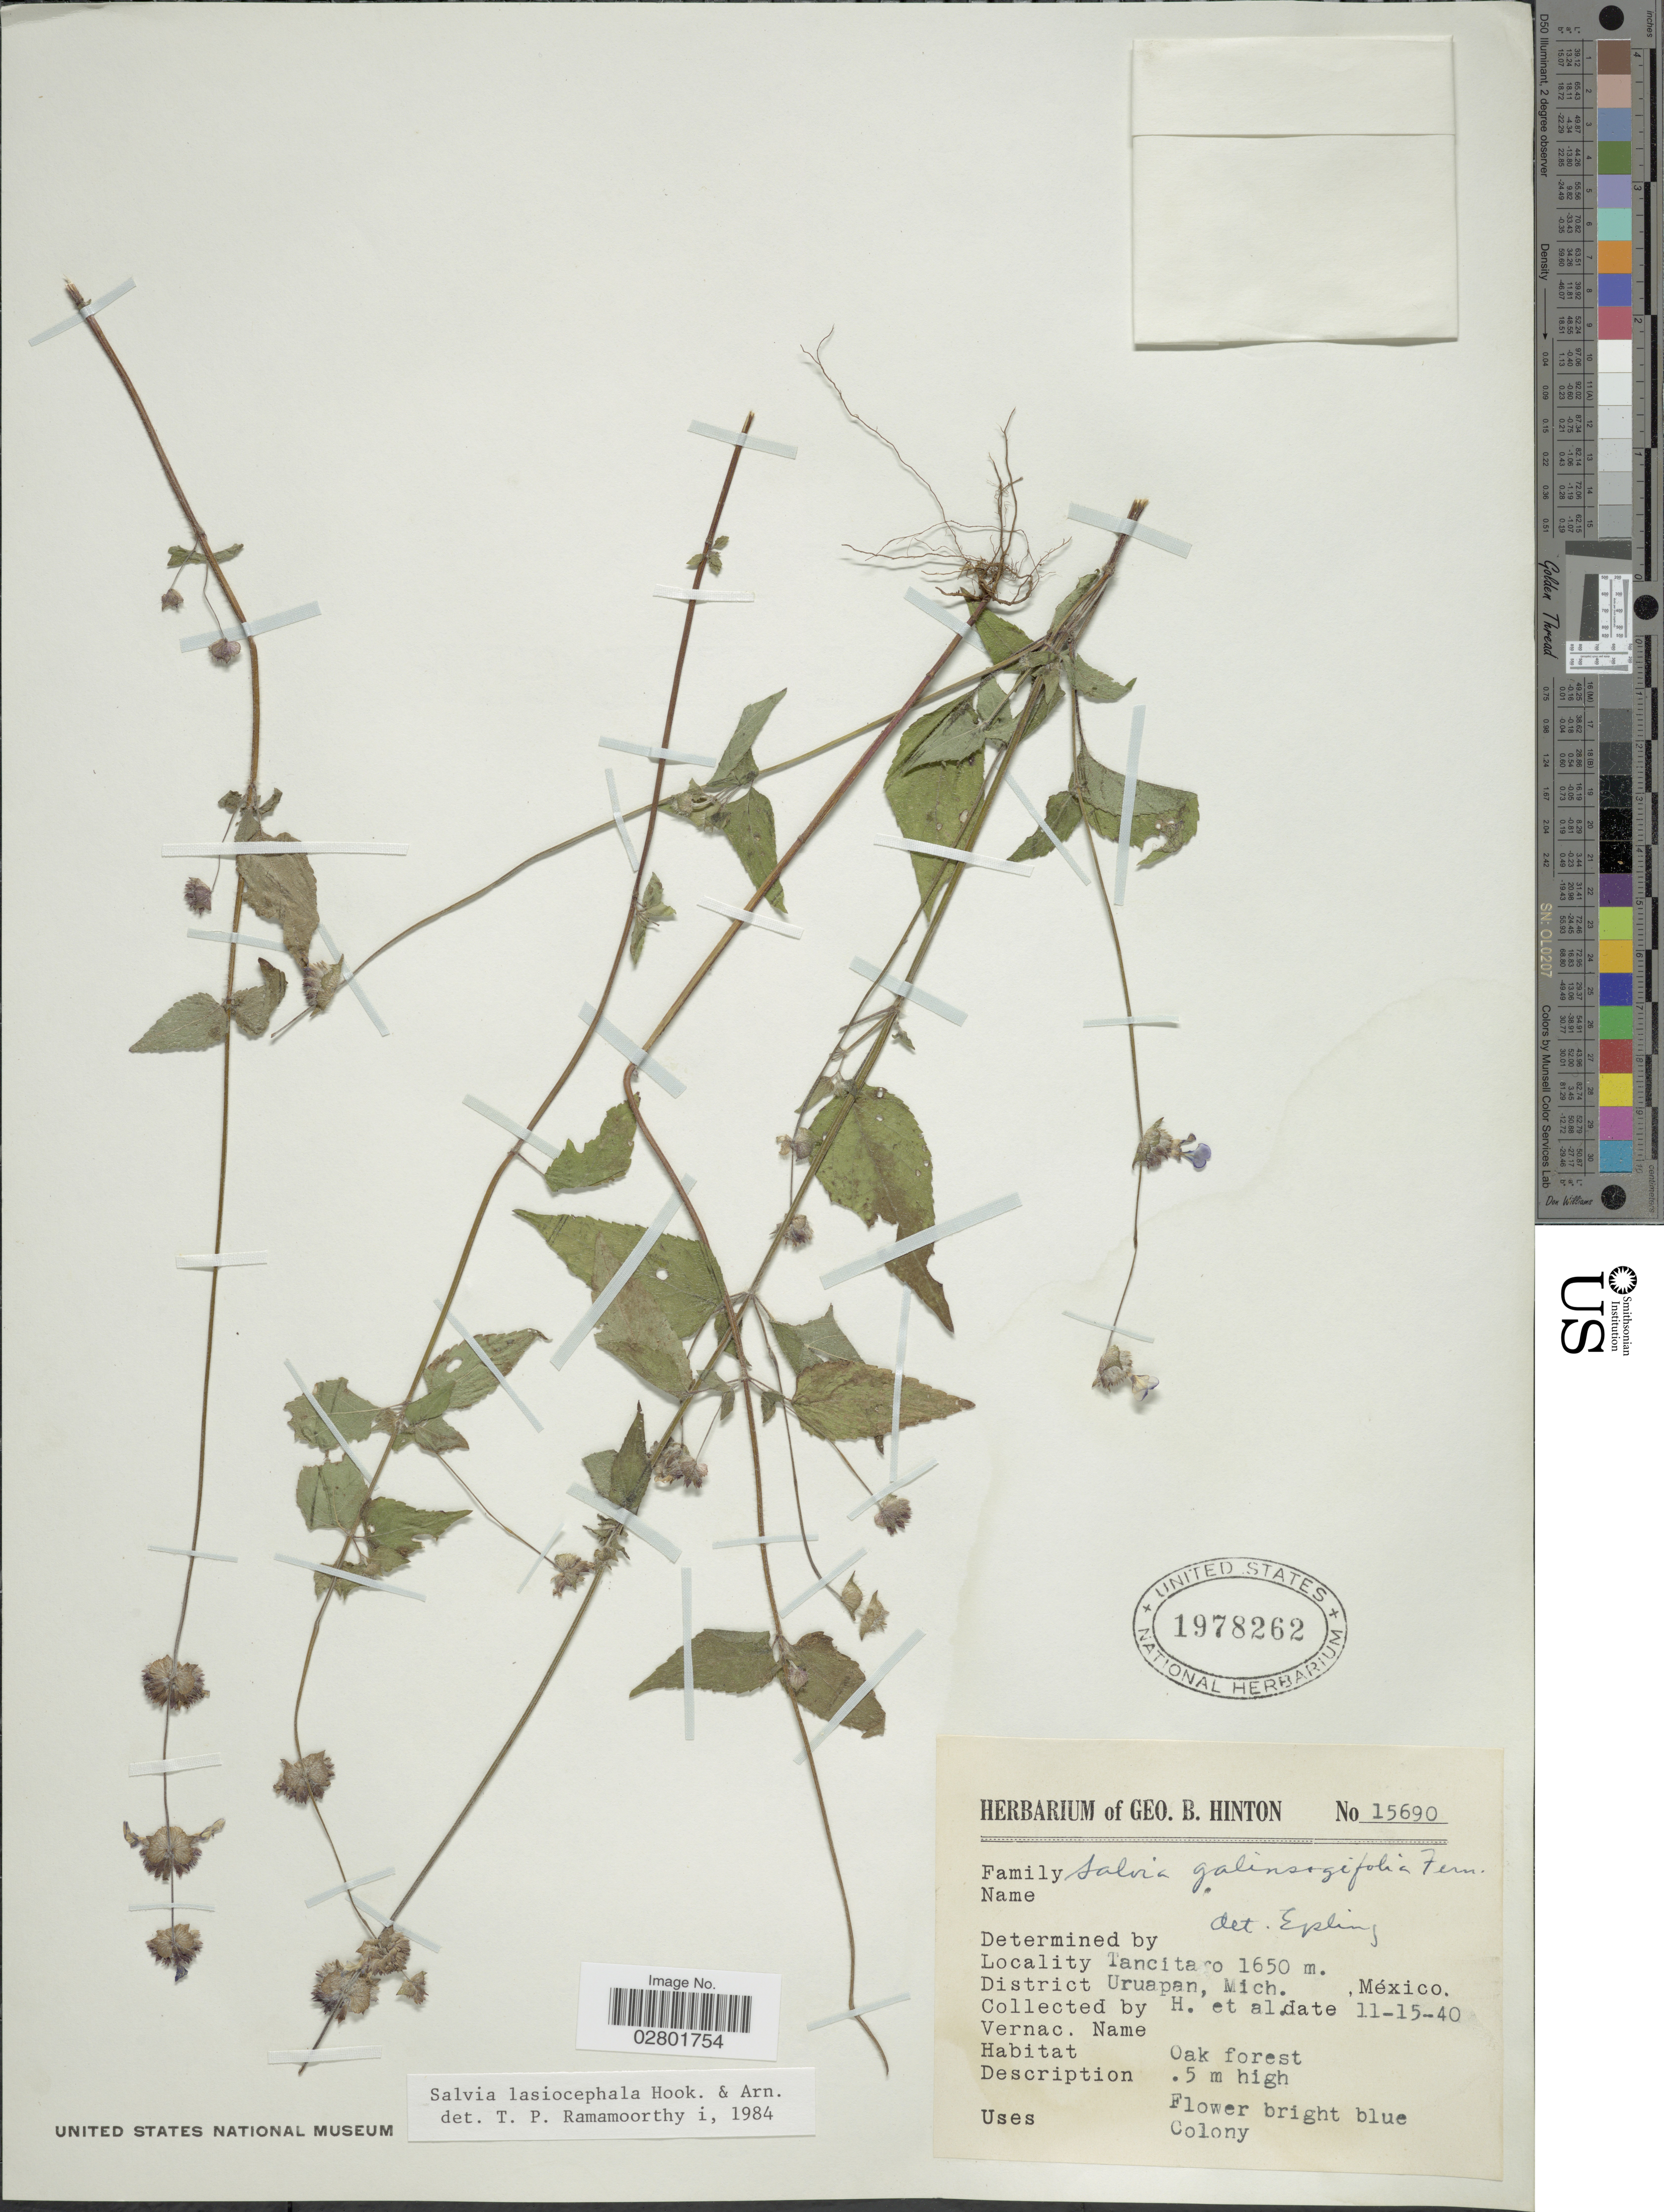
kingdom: Plantae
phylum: Tracheophyta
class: Magnoliopsida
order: Lamiales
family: Lamiaceae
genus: Salvia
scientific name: Salvia lasiocephala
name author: Hook. & Arn.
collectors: G. B. Hinton & et al.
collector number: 15690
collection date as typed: Transcribed d/m/y: 15/11/40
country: Mexico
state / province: Michoacán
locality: Tancitaro, District Uruapan.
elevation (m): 1650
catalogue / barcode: US 1978262